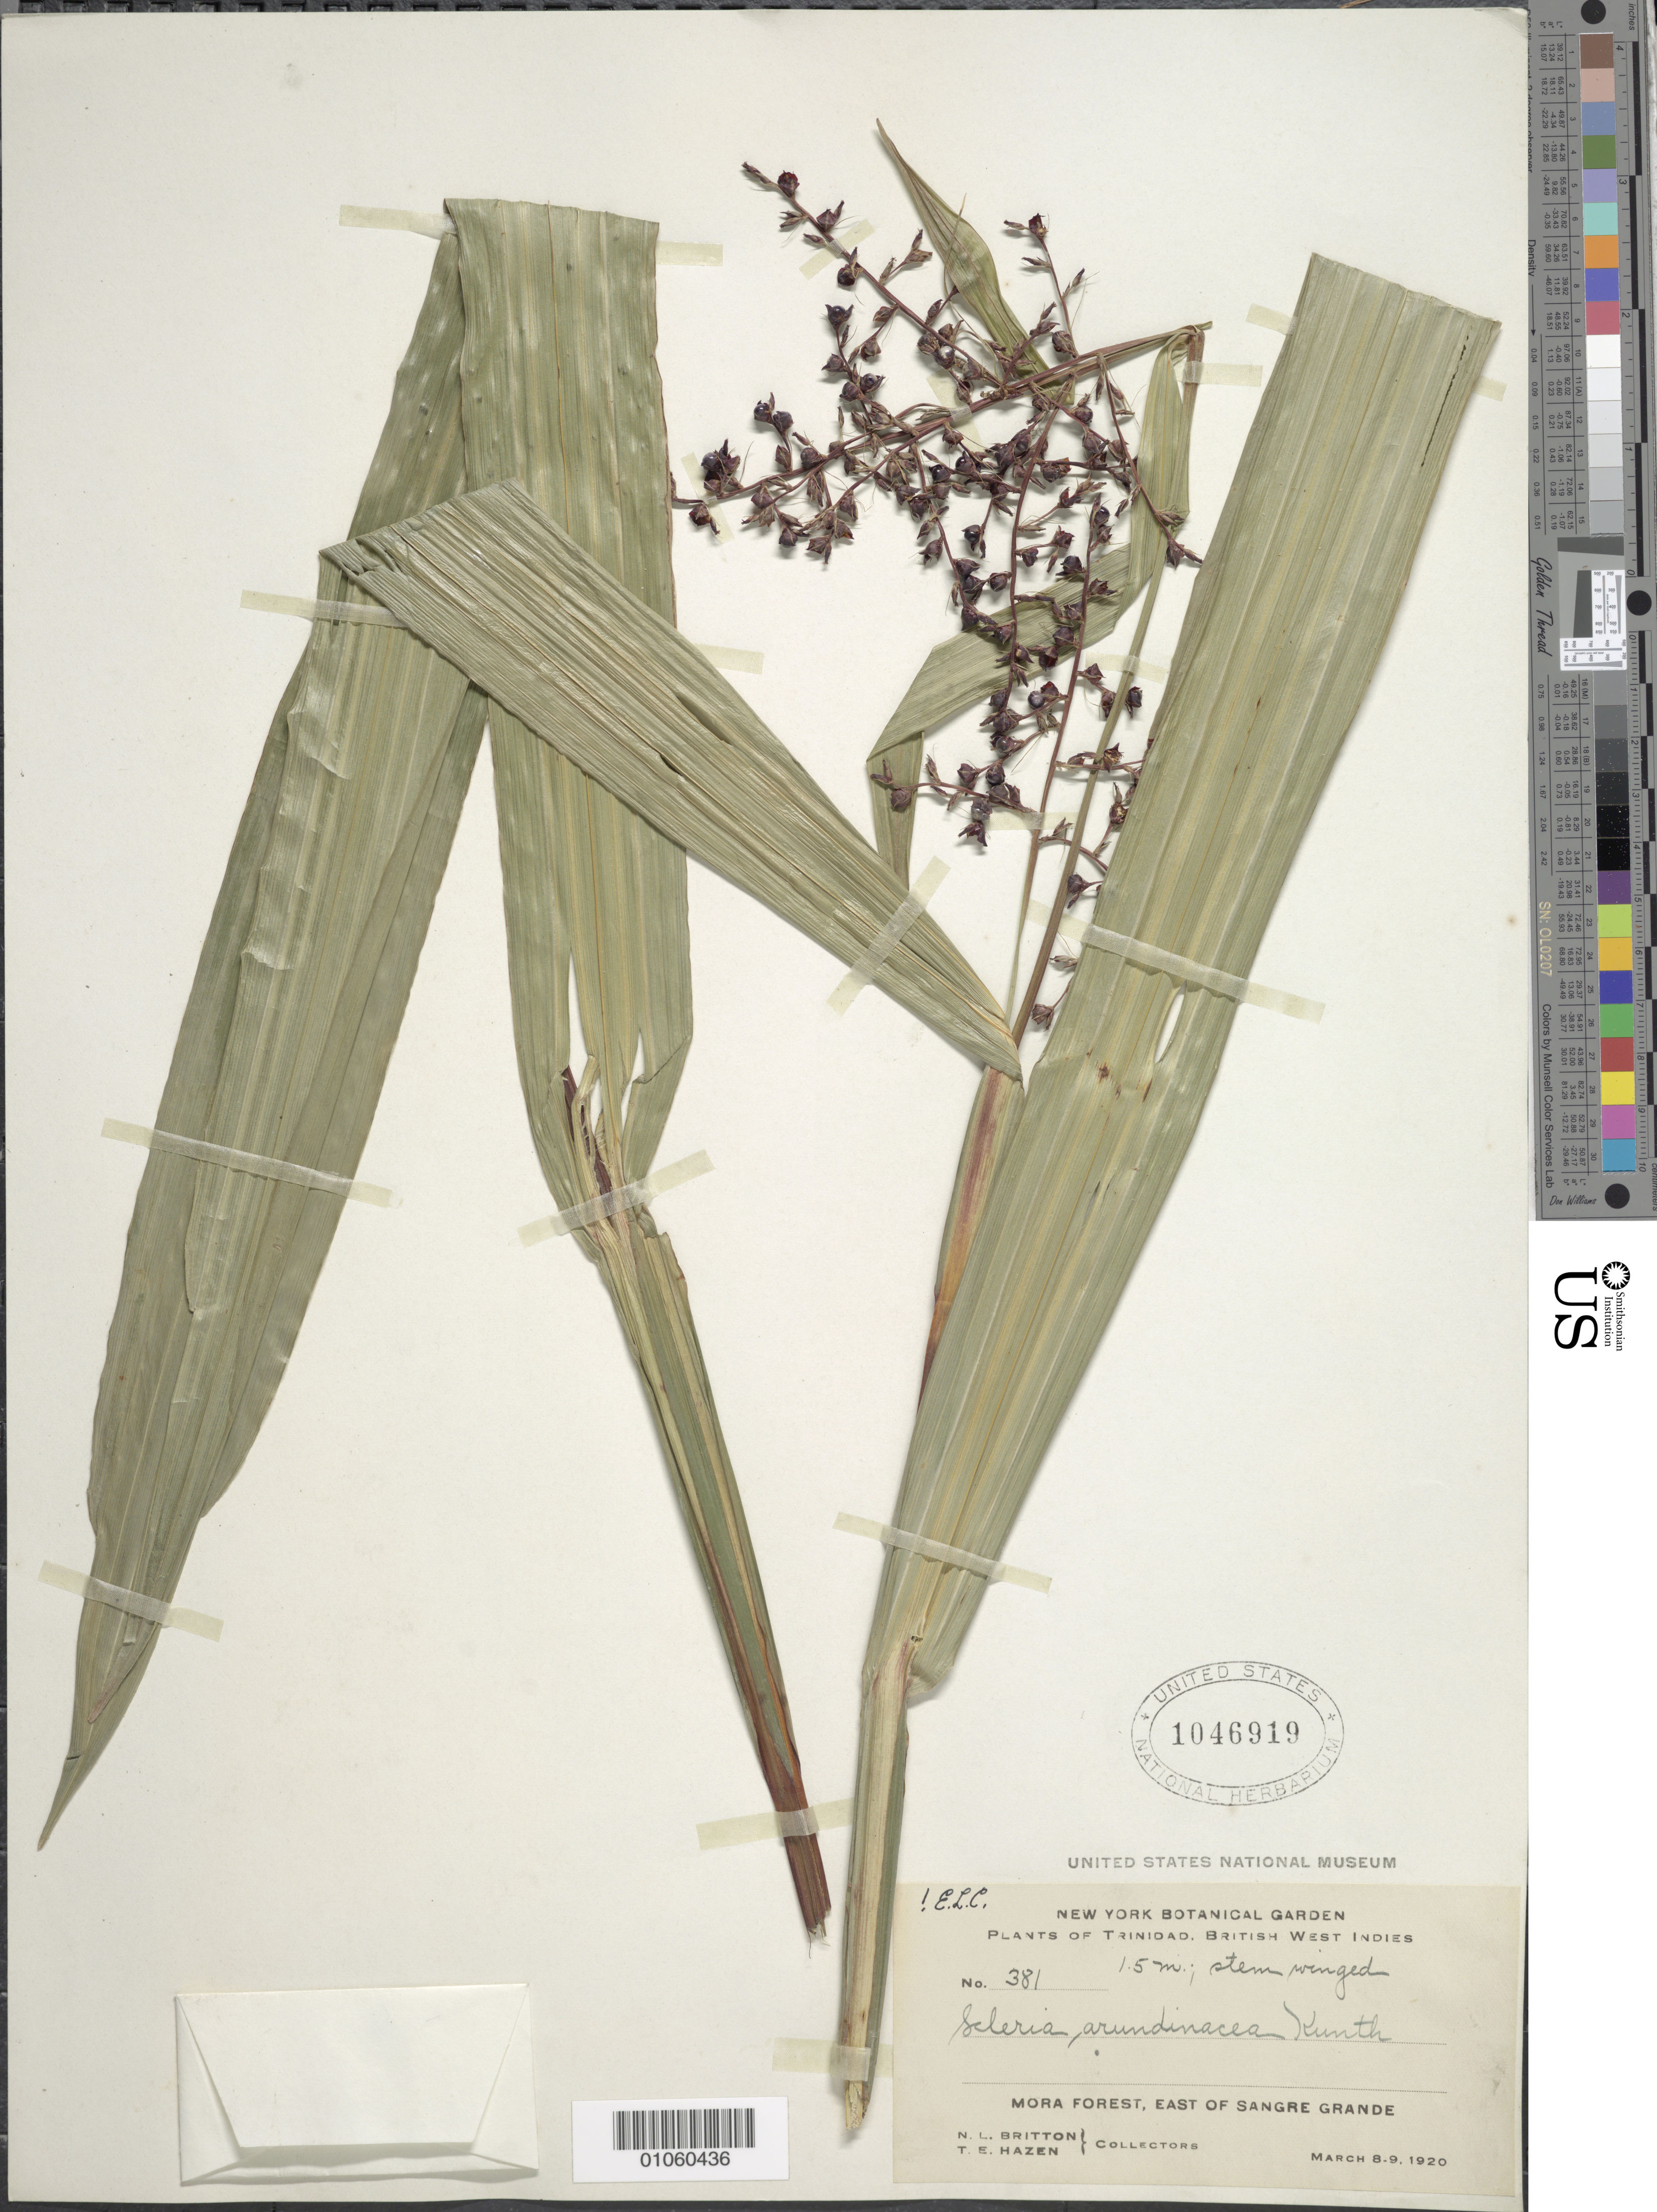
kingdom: Plantae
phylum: Tracheophyta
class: Liliopsida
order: Poales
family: Cyperaceae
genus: Scleria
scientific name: Scleria latifolia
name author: Sw.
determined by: Strong, Mark T., (BOT), Smithsonian Institution - National Museum of Natural History (UNITED STATES)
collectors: N. Britton & T. E. Hazen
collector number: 381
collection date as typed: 08 Mar 1920 to 09 Mar 1920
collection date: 1920-03-08/1920-03-09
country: Trinidad and Tobago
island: Trinidad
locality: Mora Forest, E of Sangre Grande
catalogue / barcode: US 1046919